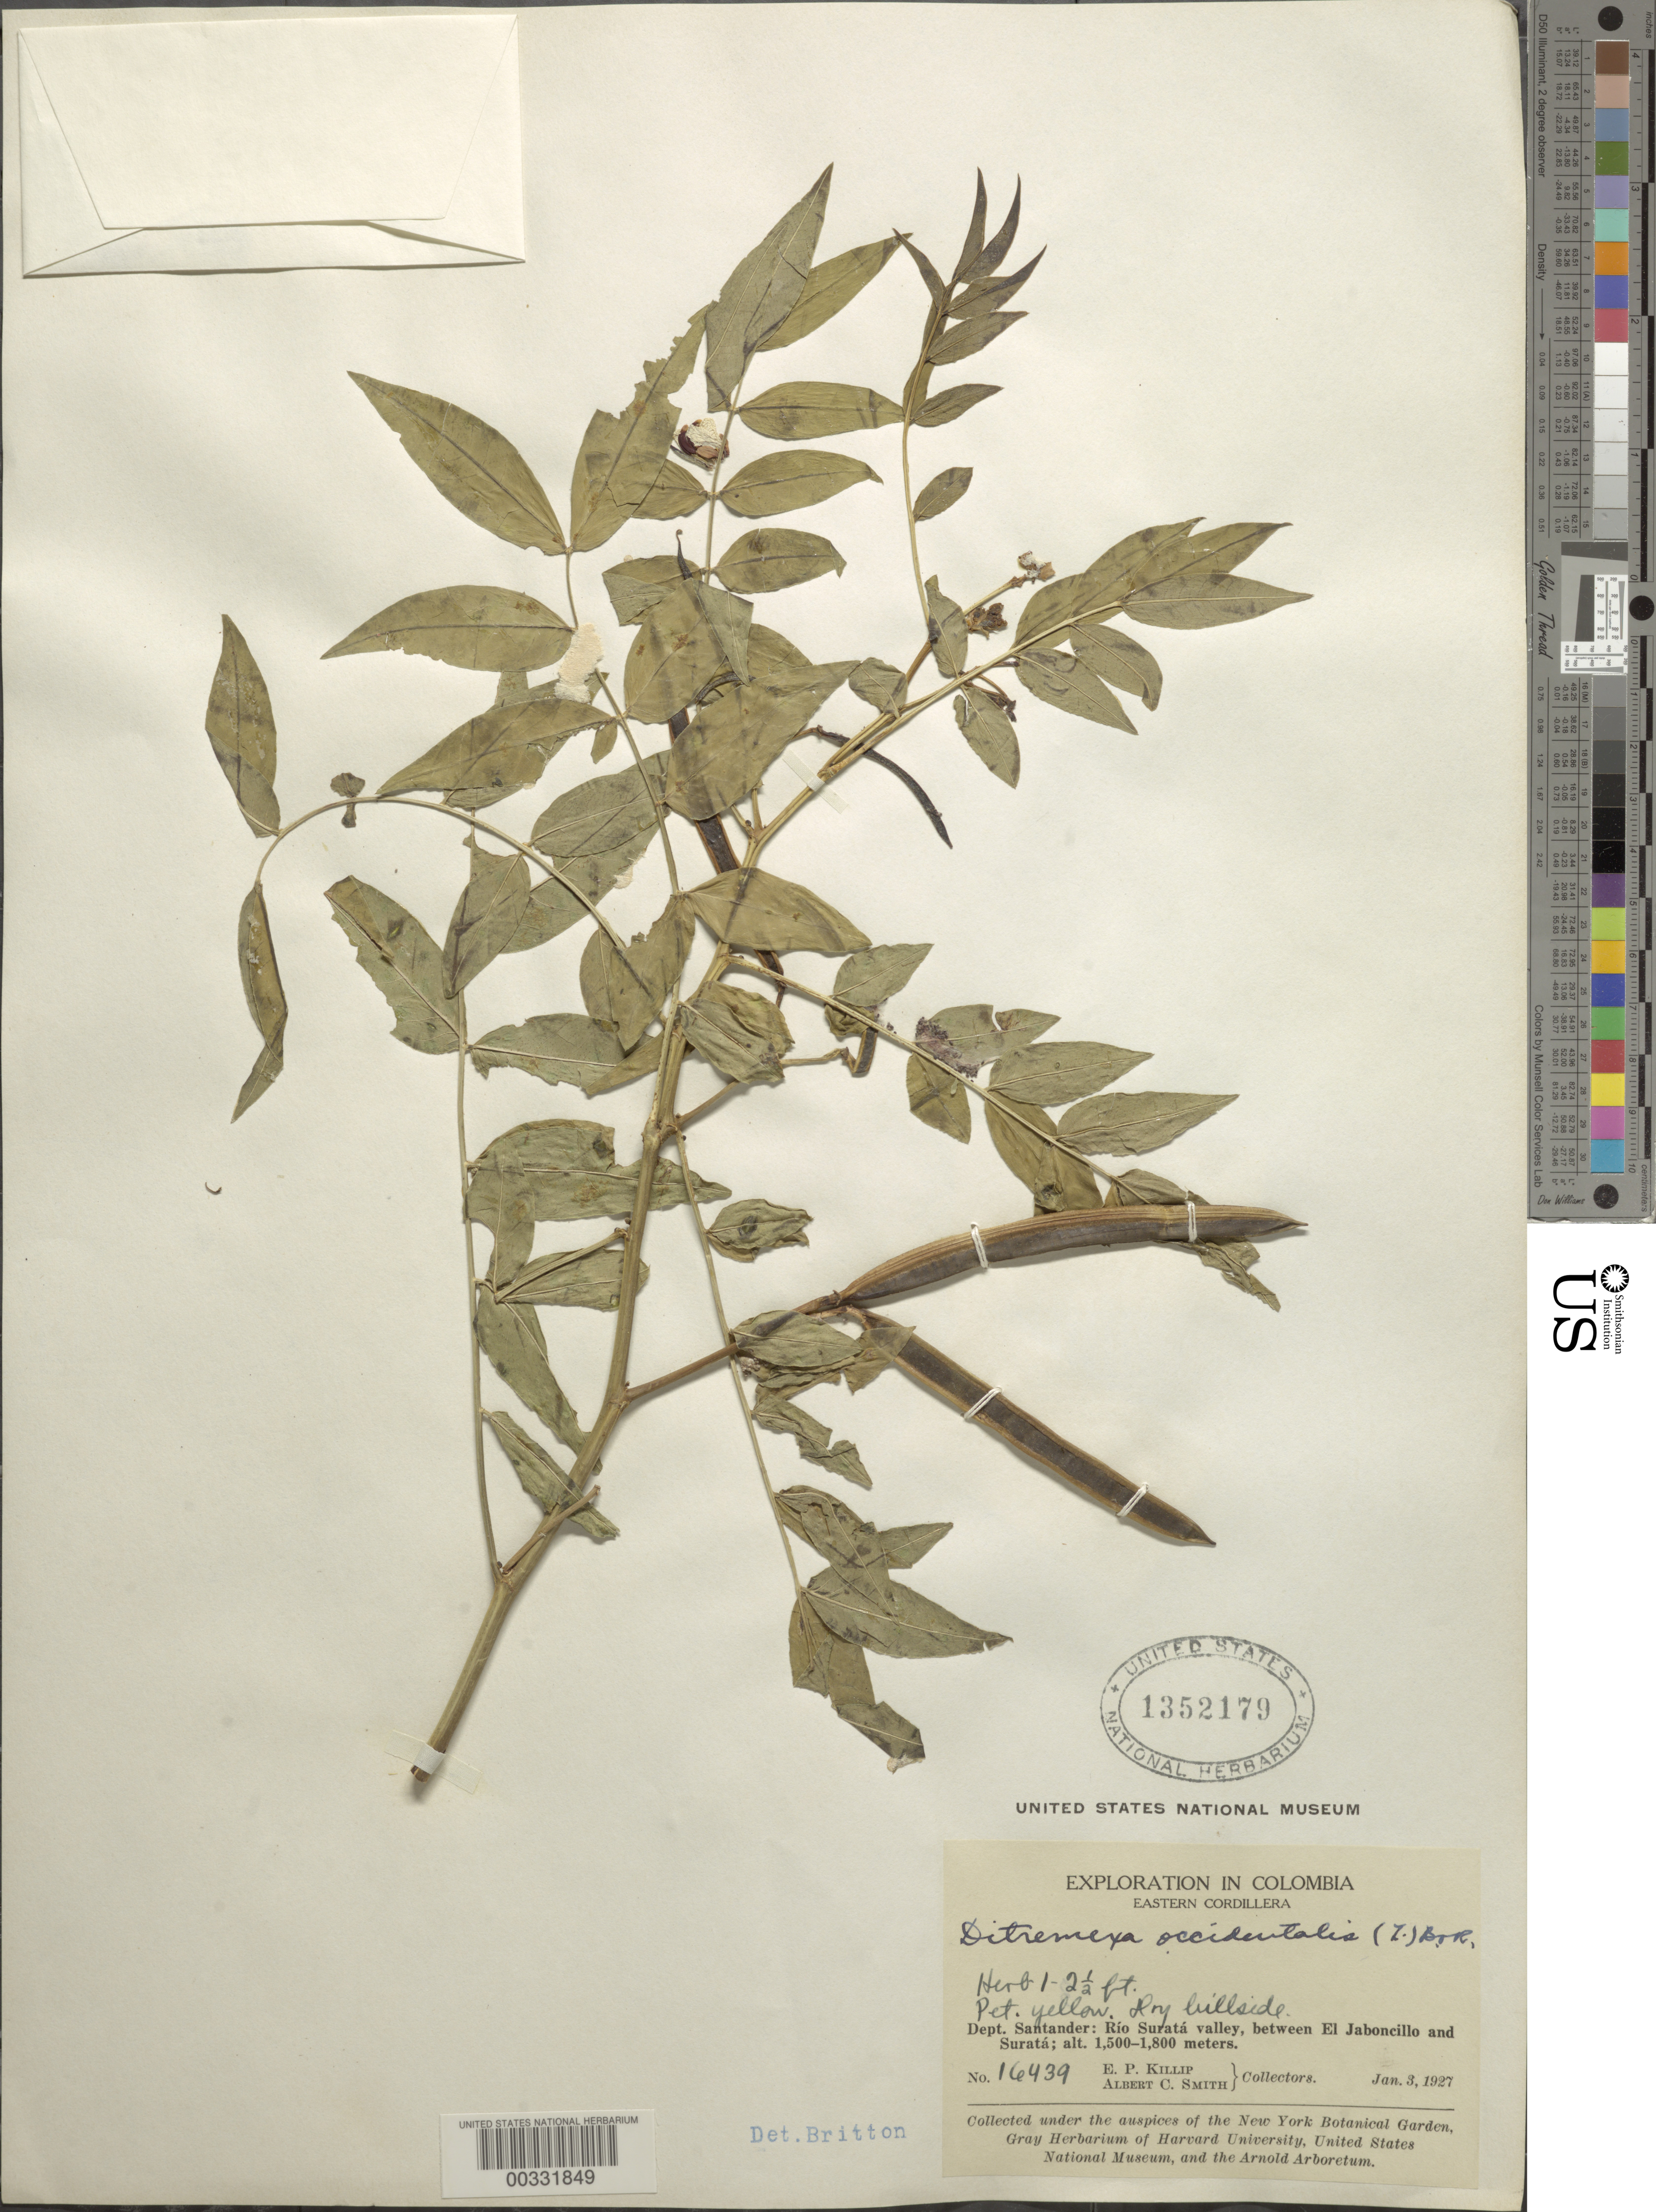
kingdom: Plantae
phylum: Tracheophyta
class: Magnoliopsida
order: Fabales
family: Fabaceae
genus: Senna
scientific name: Senna occidentalis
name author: (L.) Link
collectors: E. P. Killip & A. C. Smith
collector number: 16439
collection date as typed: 03 Jan 1927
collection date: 1927-01-03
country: Colombia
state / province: Santander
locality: Rio Surata Valley between El Jaboncillo and Surata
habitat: Dry hillside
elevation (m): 1500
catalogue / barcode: US 1352179